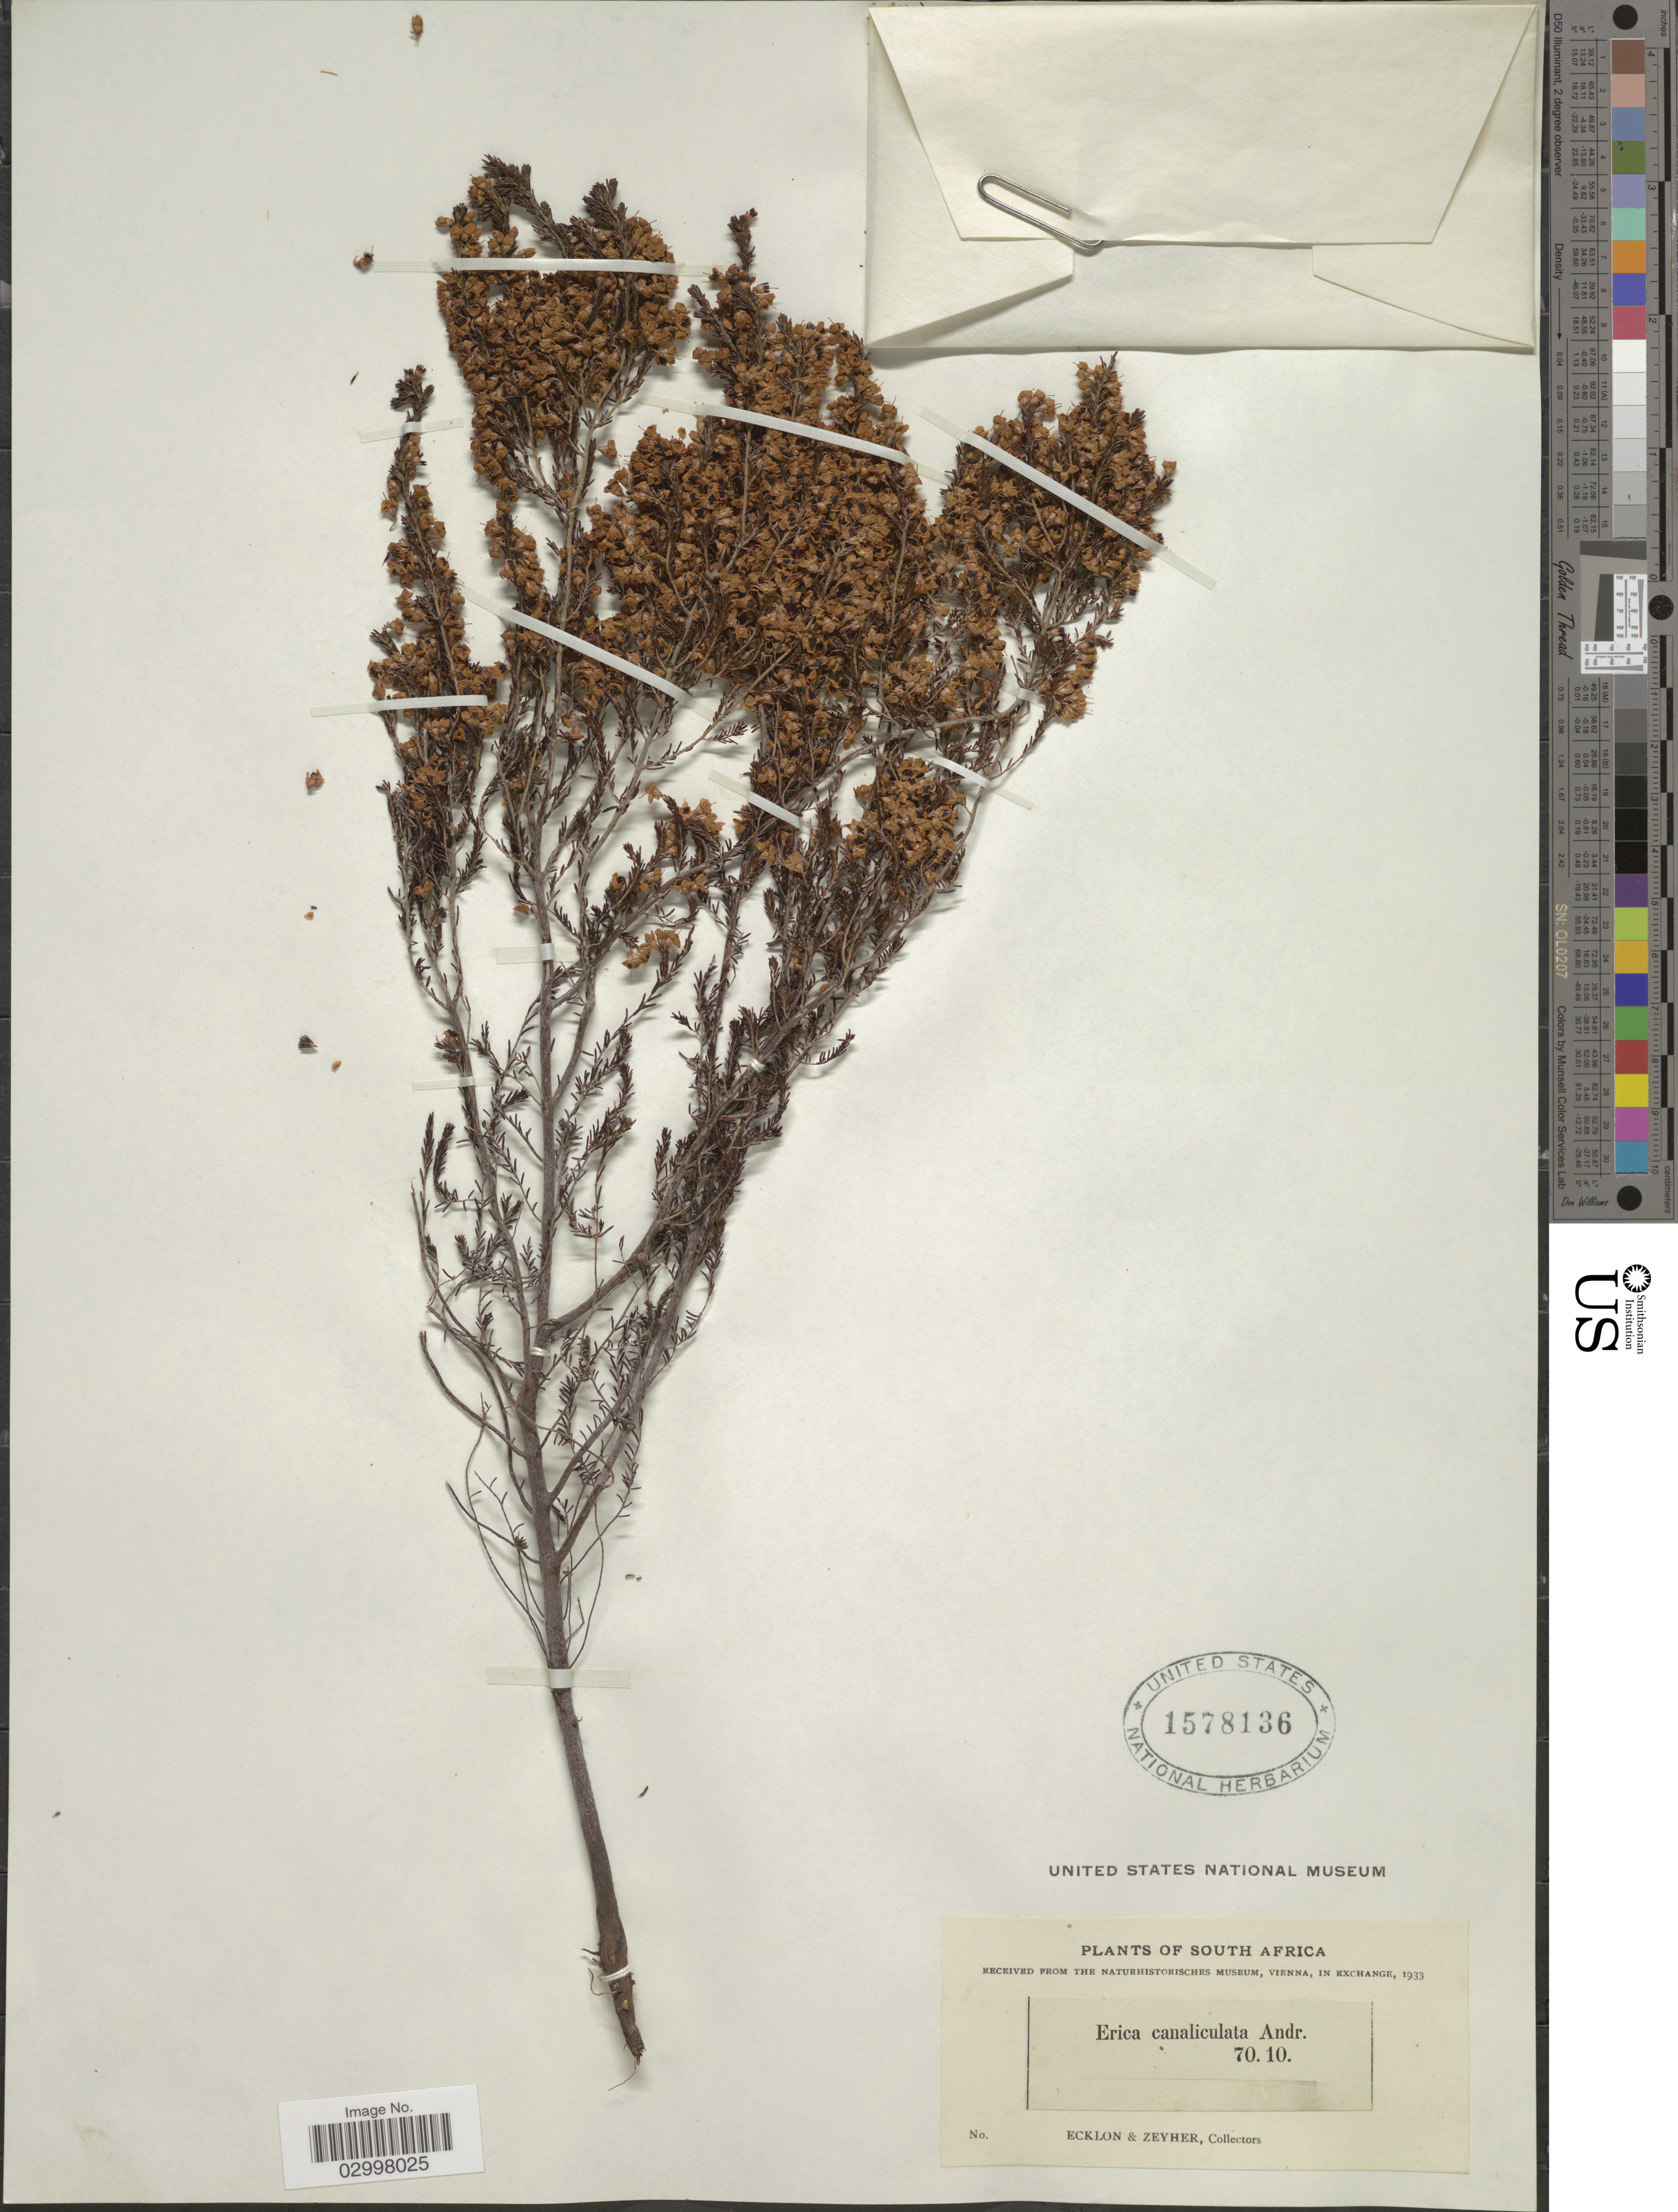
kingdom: Plantae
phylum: Tracheophyta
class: Magnoliopsida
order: Ericales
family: Ericaceae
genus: Erica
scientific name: Erica canaliculata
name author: Andrews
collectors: -. Ecklon & -. Zeyher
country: South Africa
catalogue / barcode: US 1578136